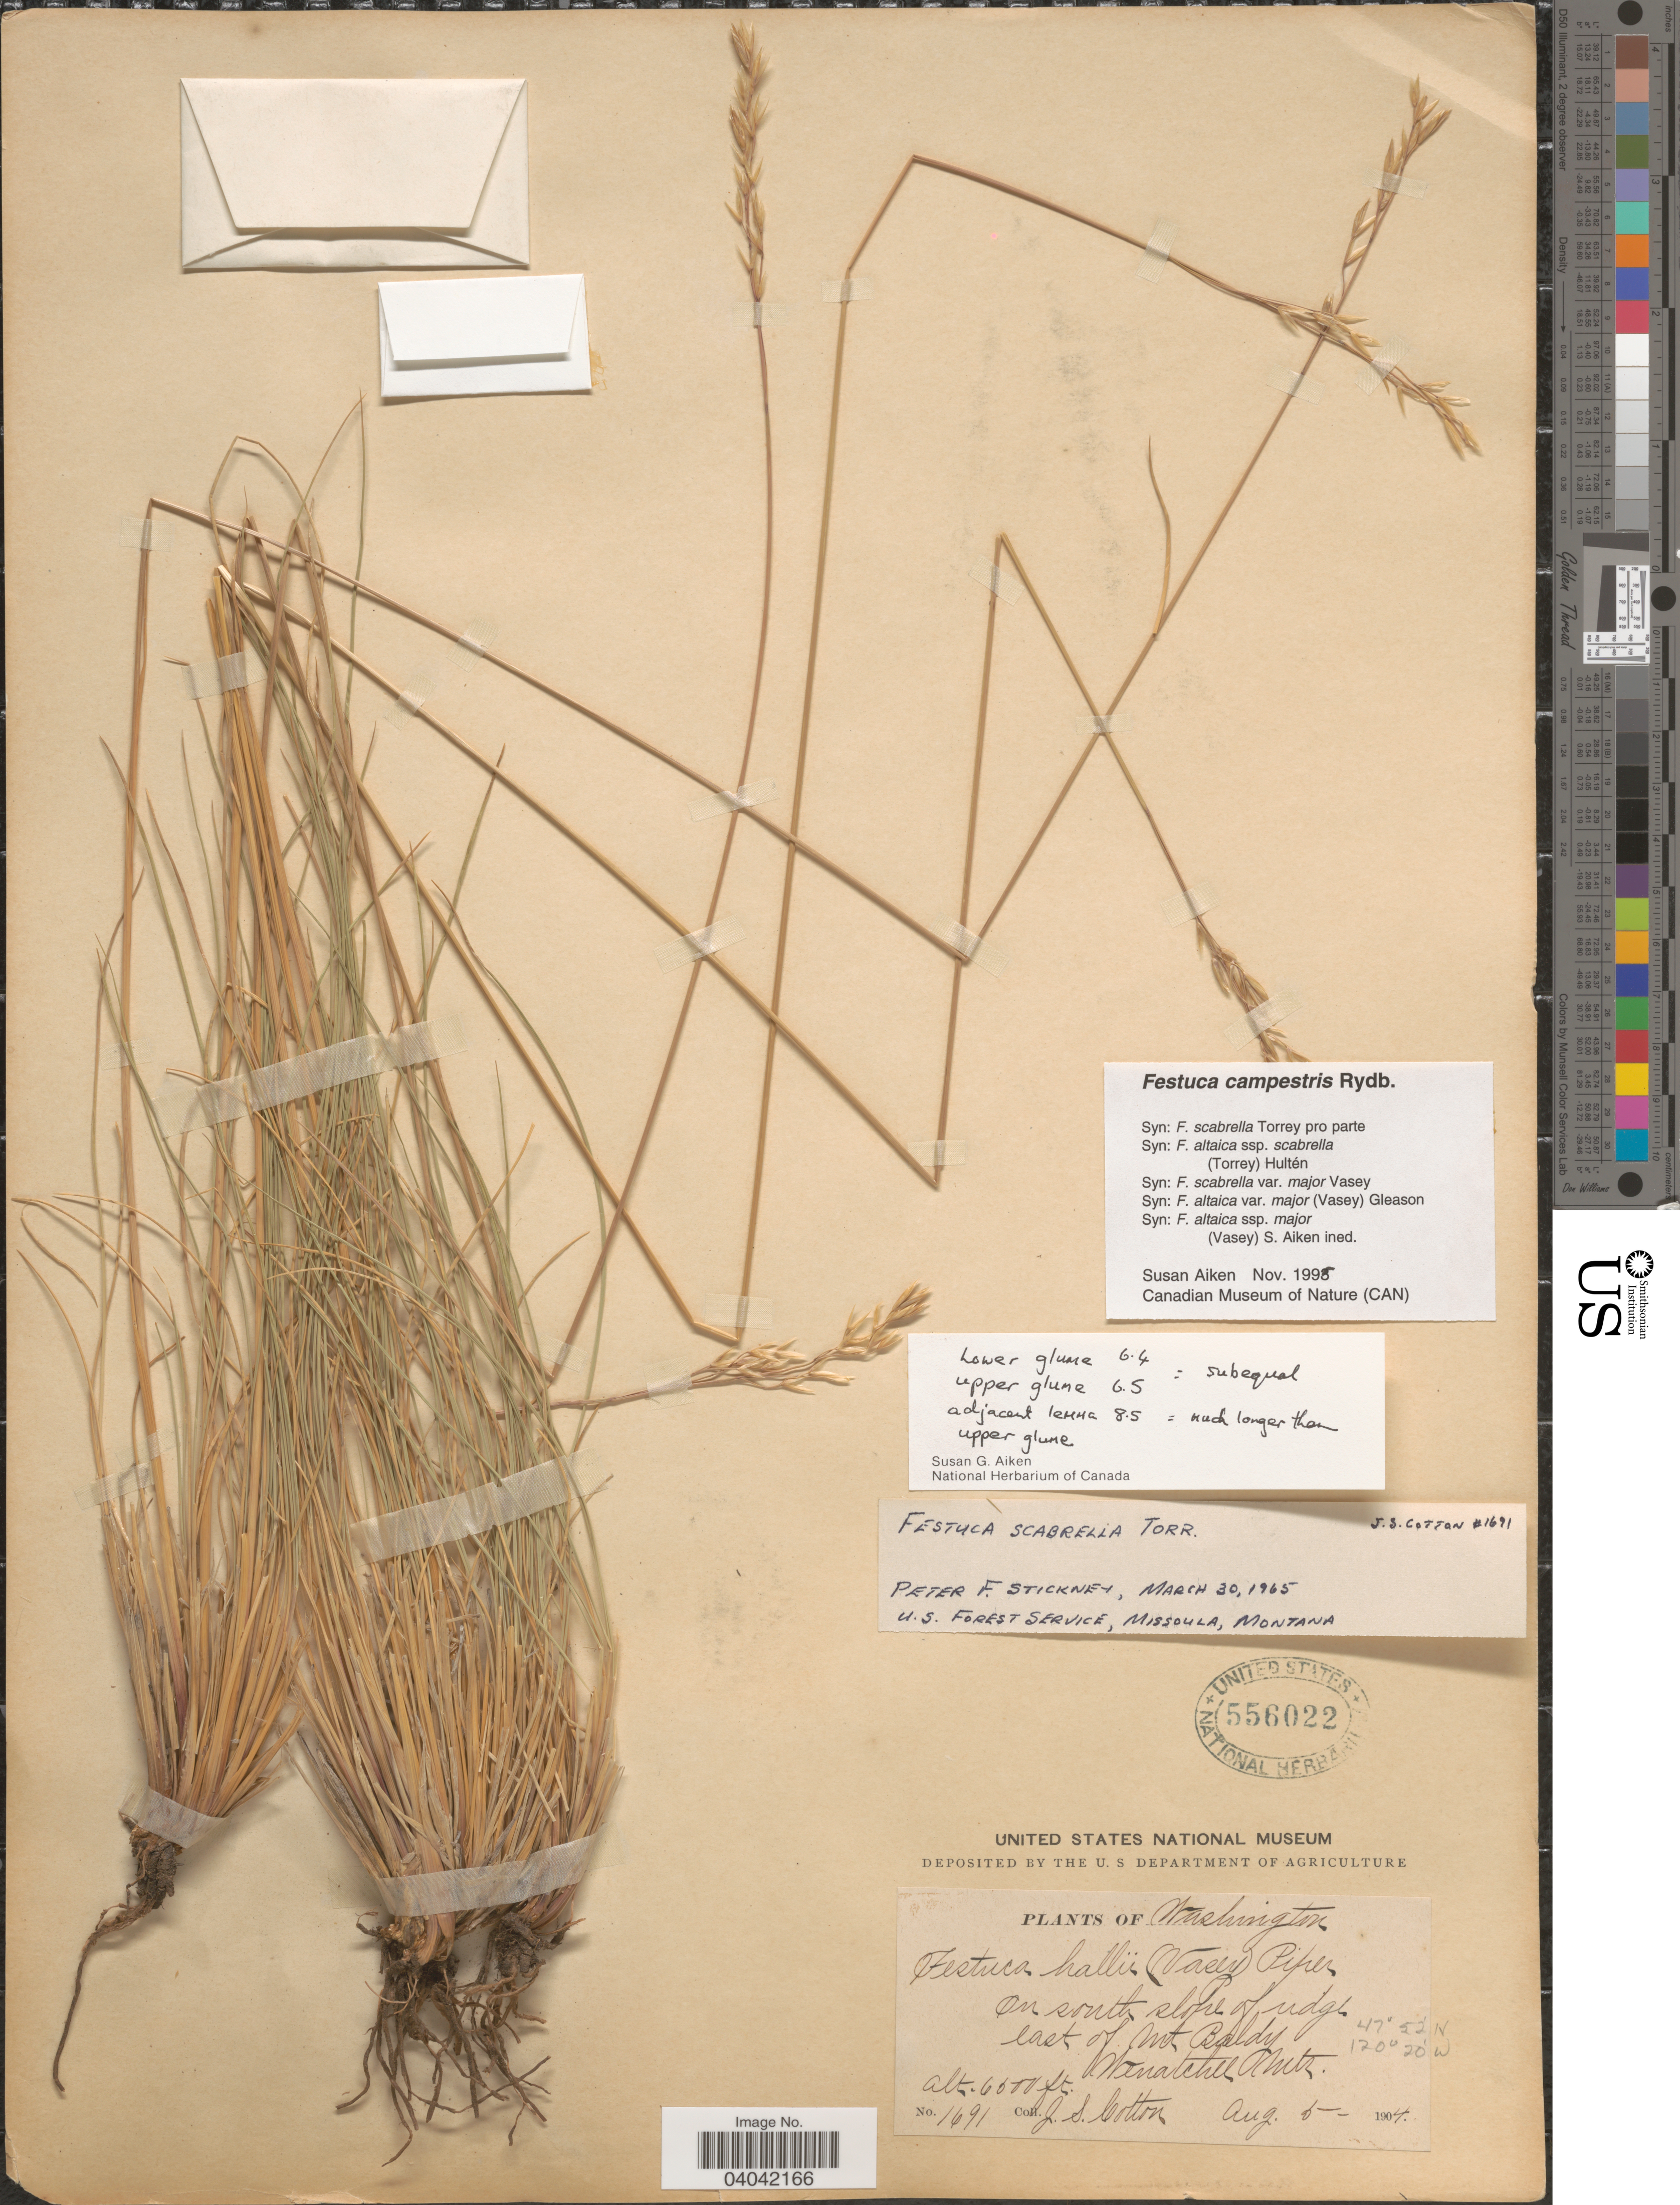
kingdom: Plantae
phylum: Tracheophyta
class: Liliopsida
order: Poales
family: Poaceae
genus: Festuca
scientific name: Festuca campestris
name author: Rydb.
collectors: J. S. Cotton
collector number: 1691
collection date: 1904-08-05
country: United States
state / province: Washington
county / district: Chelan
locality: On south slope of ridge east of Mt. Baldy. Wenatchee.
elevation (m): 1981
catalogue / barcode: US 556022